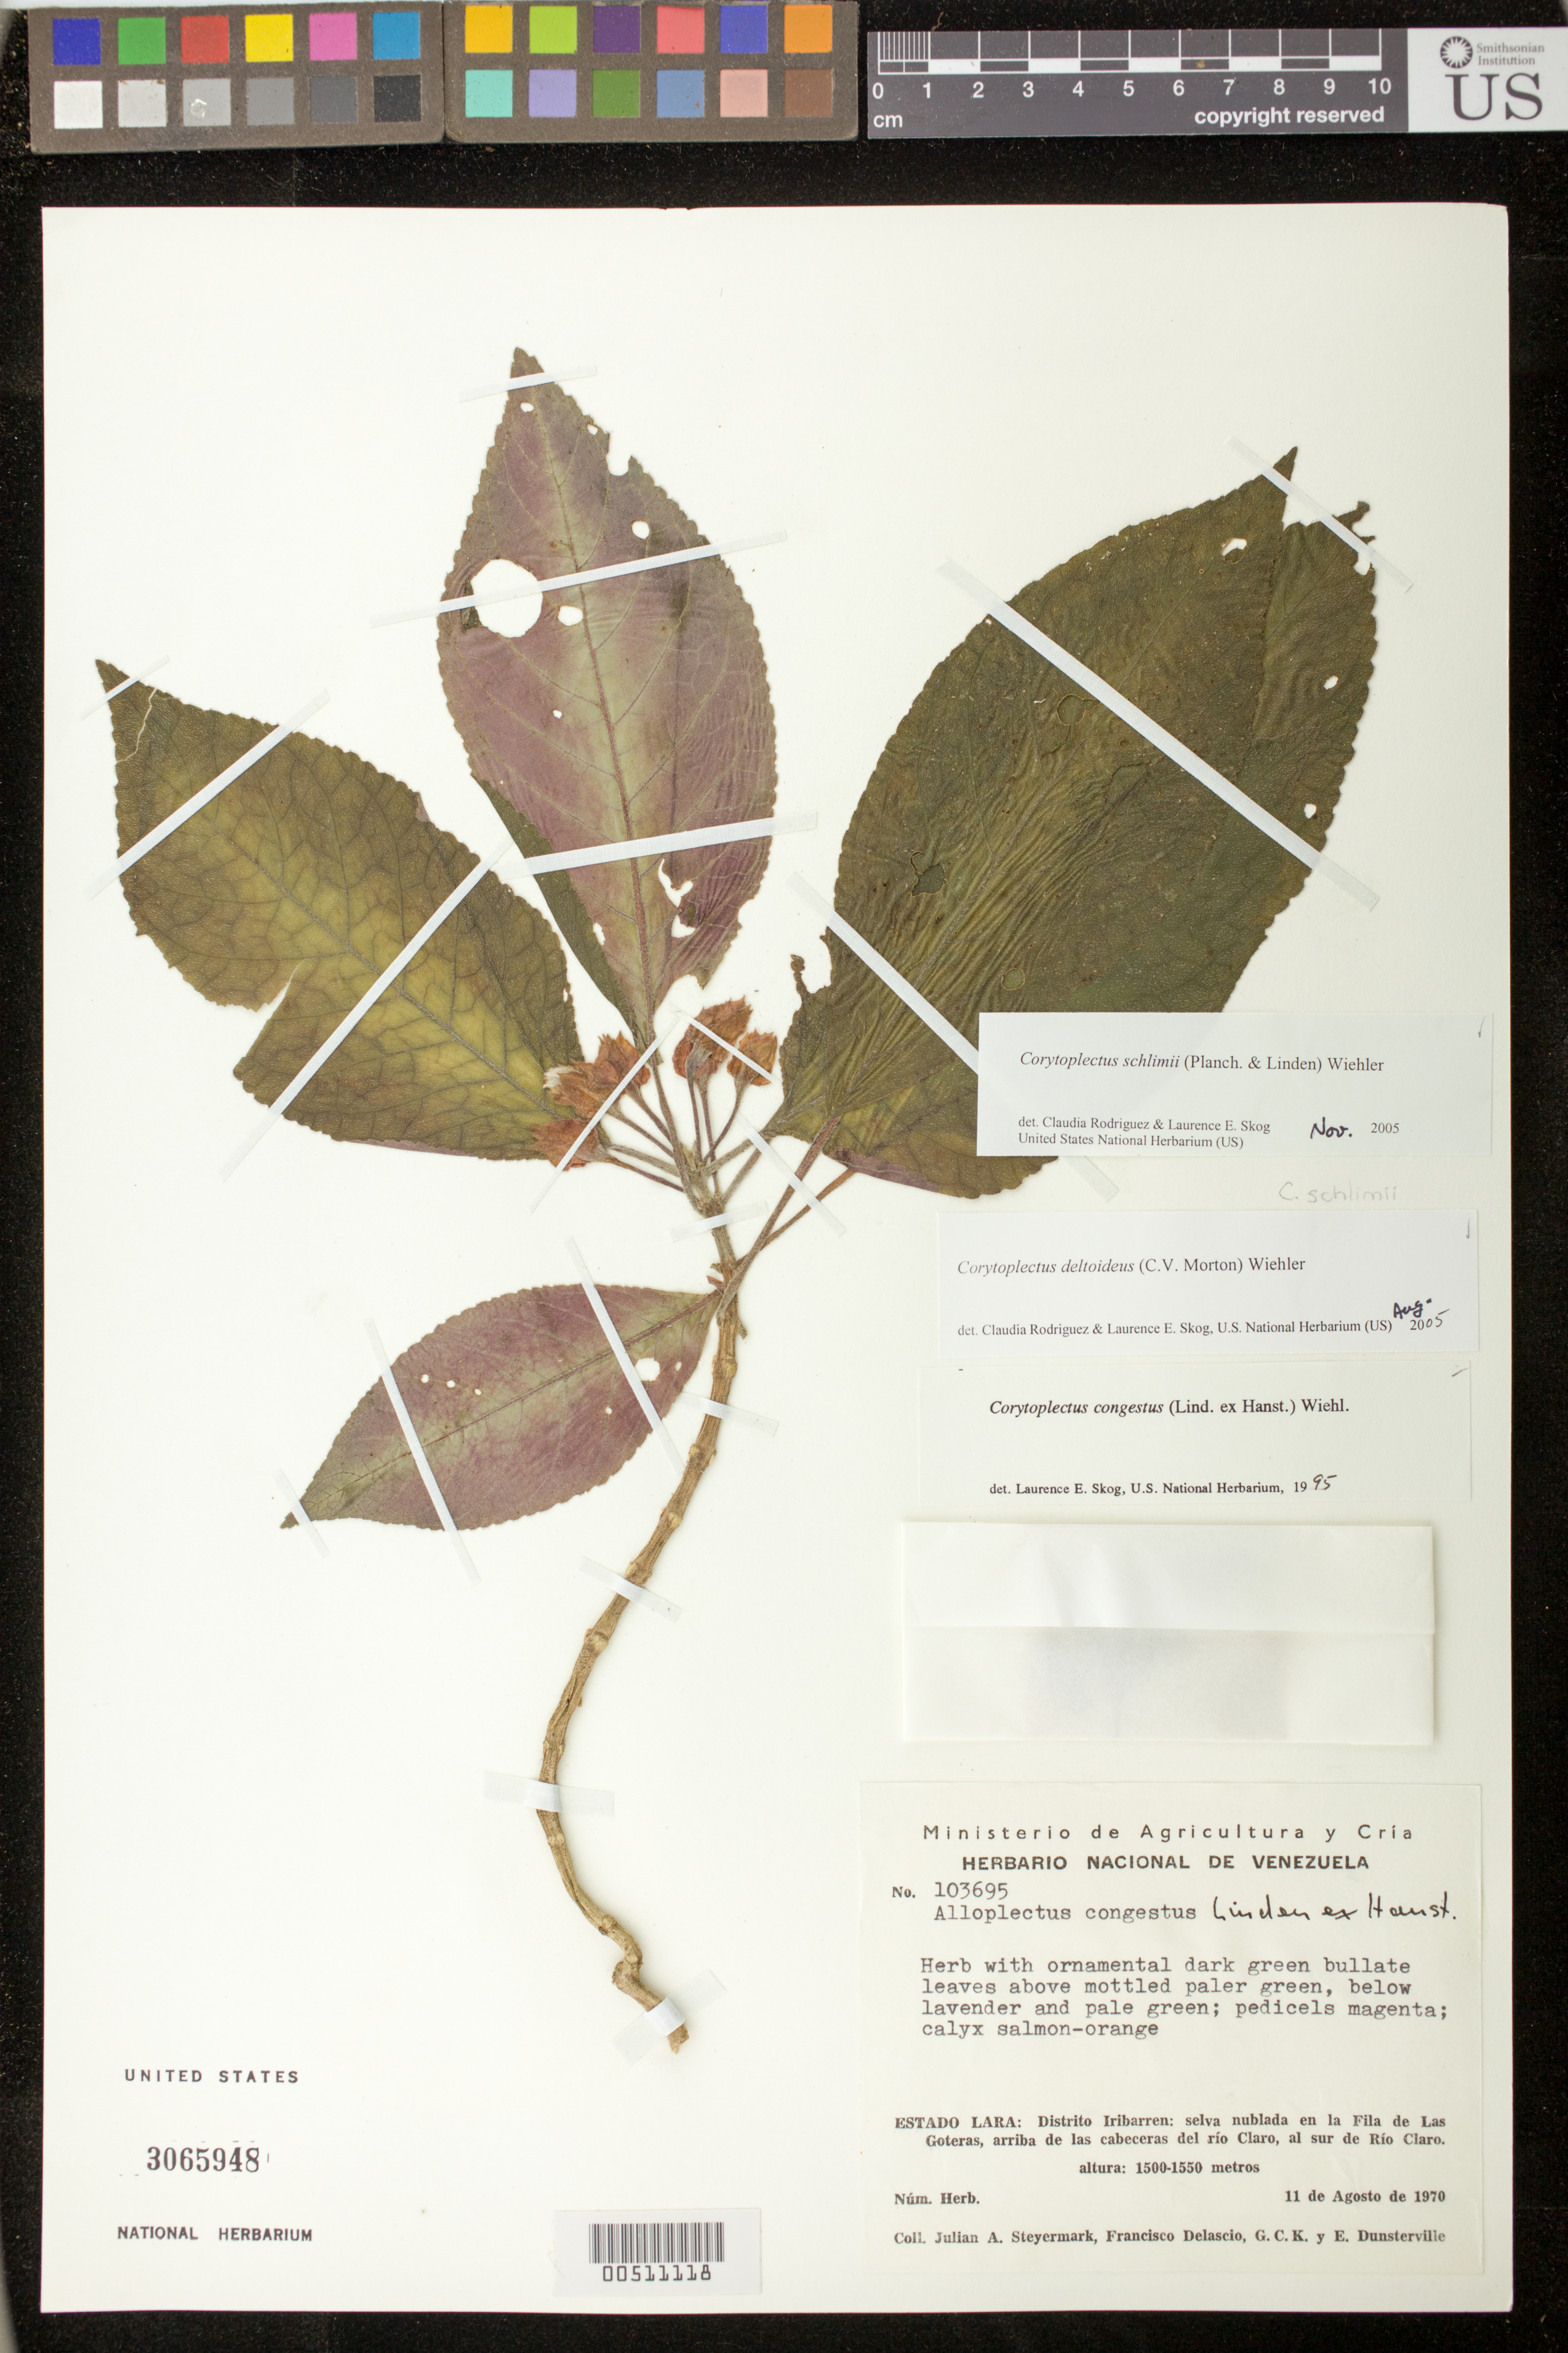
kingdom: Plantae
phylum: Tracheophyta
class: Magnoliopsida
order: Lamiales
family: Gesneriaceae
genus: Corytoplectus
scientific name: Corytoplectus schlimii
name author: (Planch. & Linden) Wiehler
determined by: Rodríguez-Flores, C. I.; Skog, L. E.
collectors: J. Steyermark, F. Delascio C., G. C. K. Dunsterville & E. Dunsterville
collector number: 103695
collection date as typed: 11 Aug 1970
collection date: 1970-08-11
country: Venezuela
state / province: Lara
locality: Distrito Iribarren, selva nublada en la Fila de Las Goteras, arriba de las cabeceras del río Claro, al sur de Río Claro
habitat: Selva nublada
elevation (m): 1500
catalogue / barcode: US 3065948